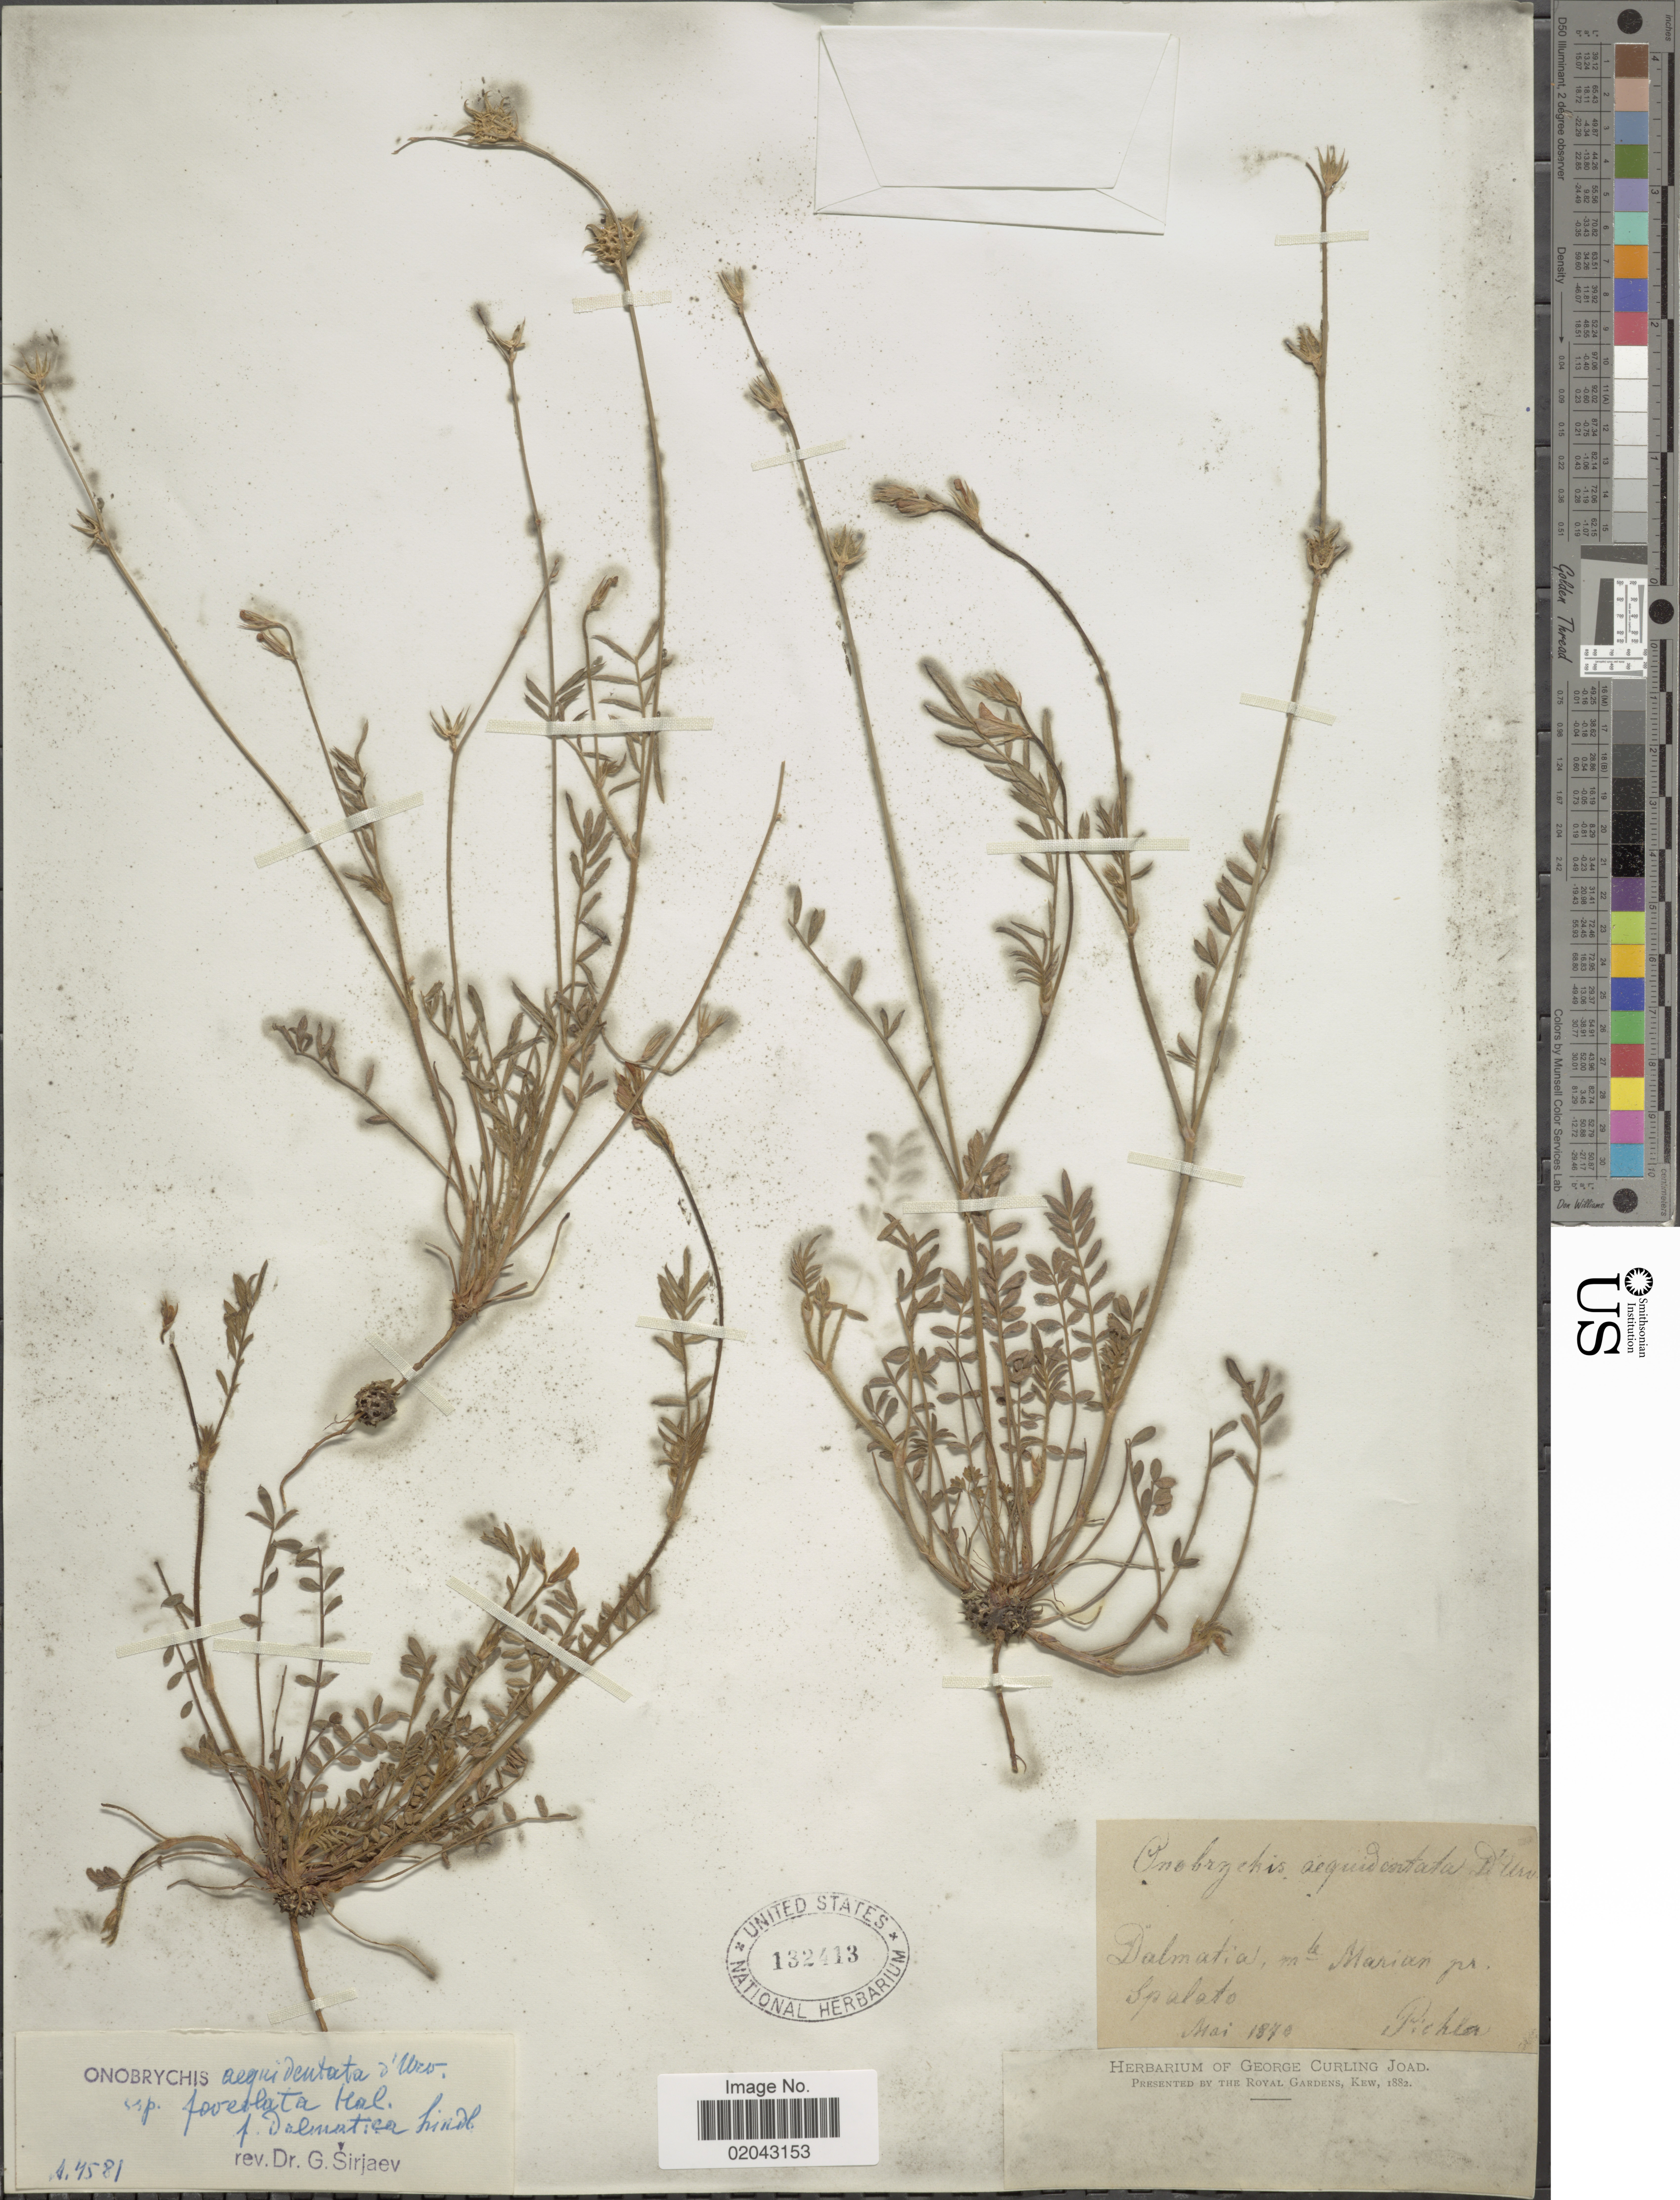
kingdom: Plantae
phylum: Tracheophyta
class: Magnoliopsida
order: Fabales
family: Fabaceae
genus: Onobrychis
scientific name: Onobrychis aequidentata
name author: d'Urv.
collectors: Pichler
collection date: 1870-05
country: Croatia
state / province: Split-Dalmatia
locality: Dalmatia, Mte. Mariar pr. Spalato.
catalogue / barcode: US 132413